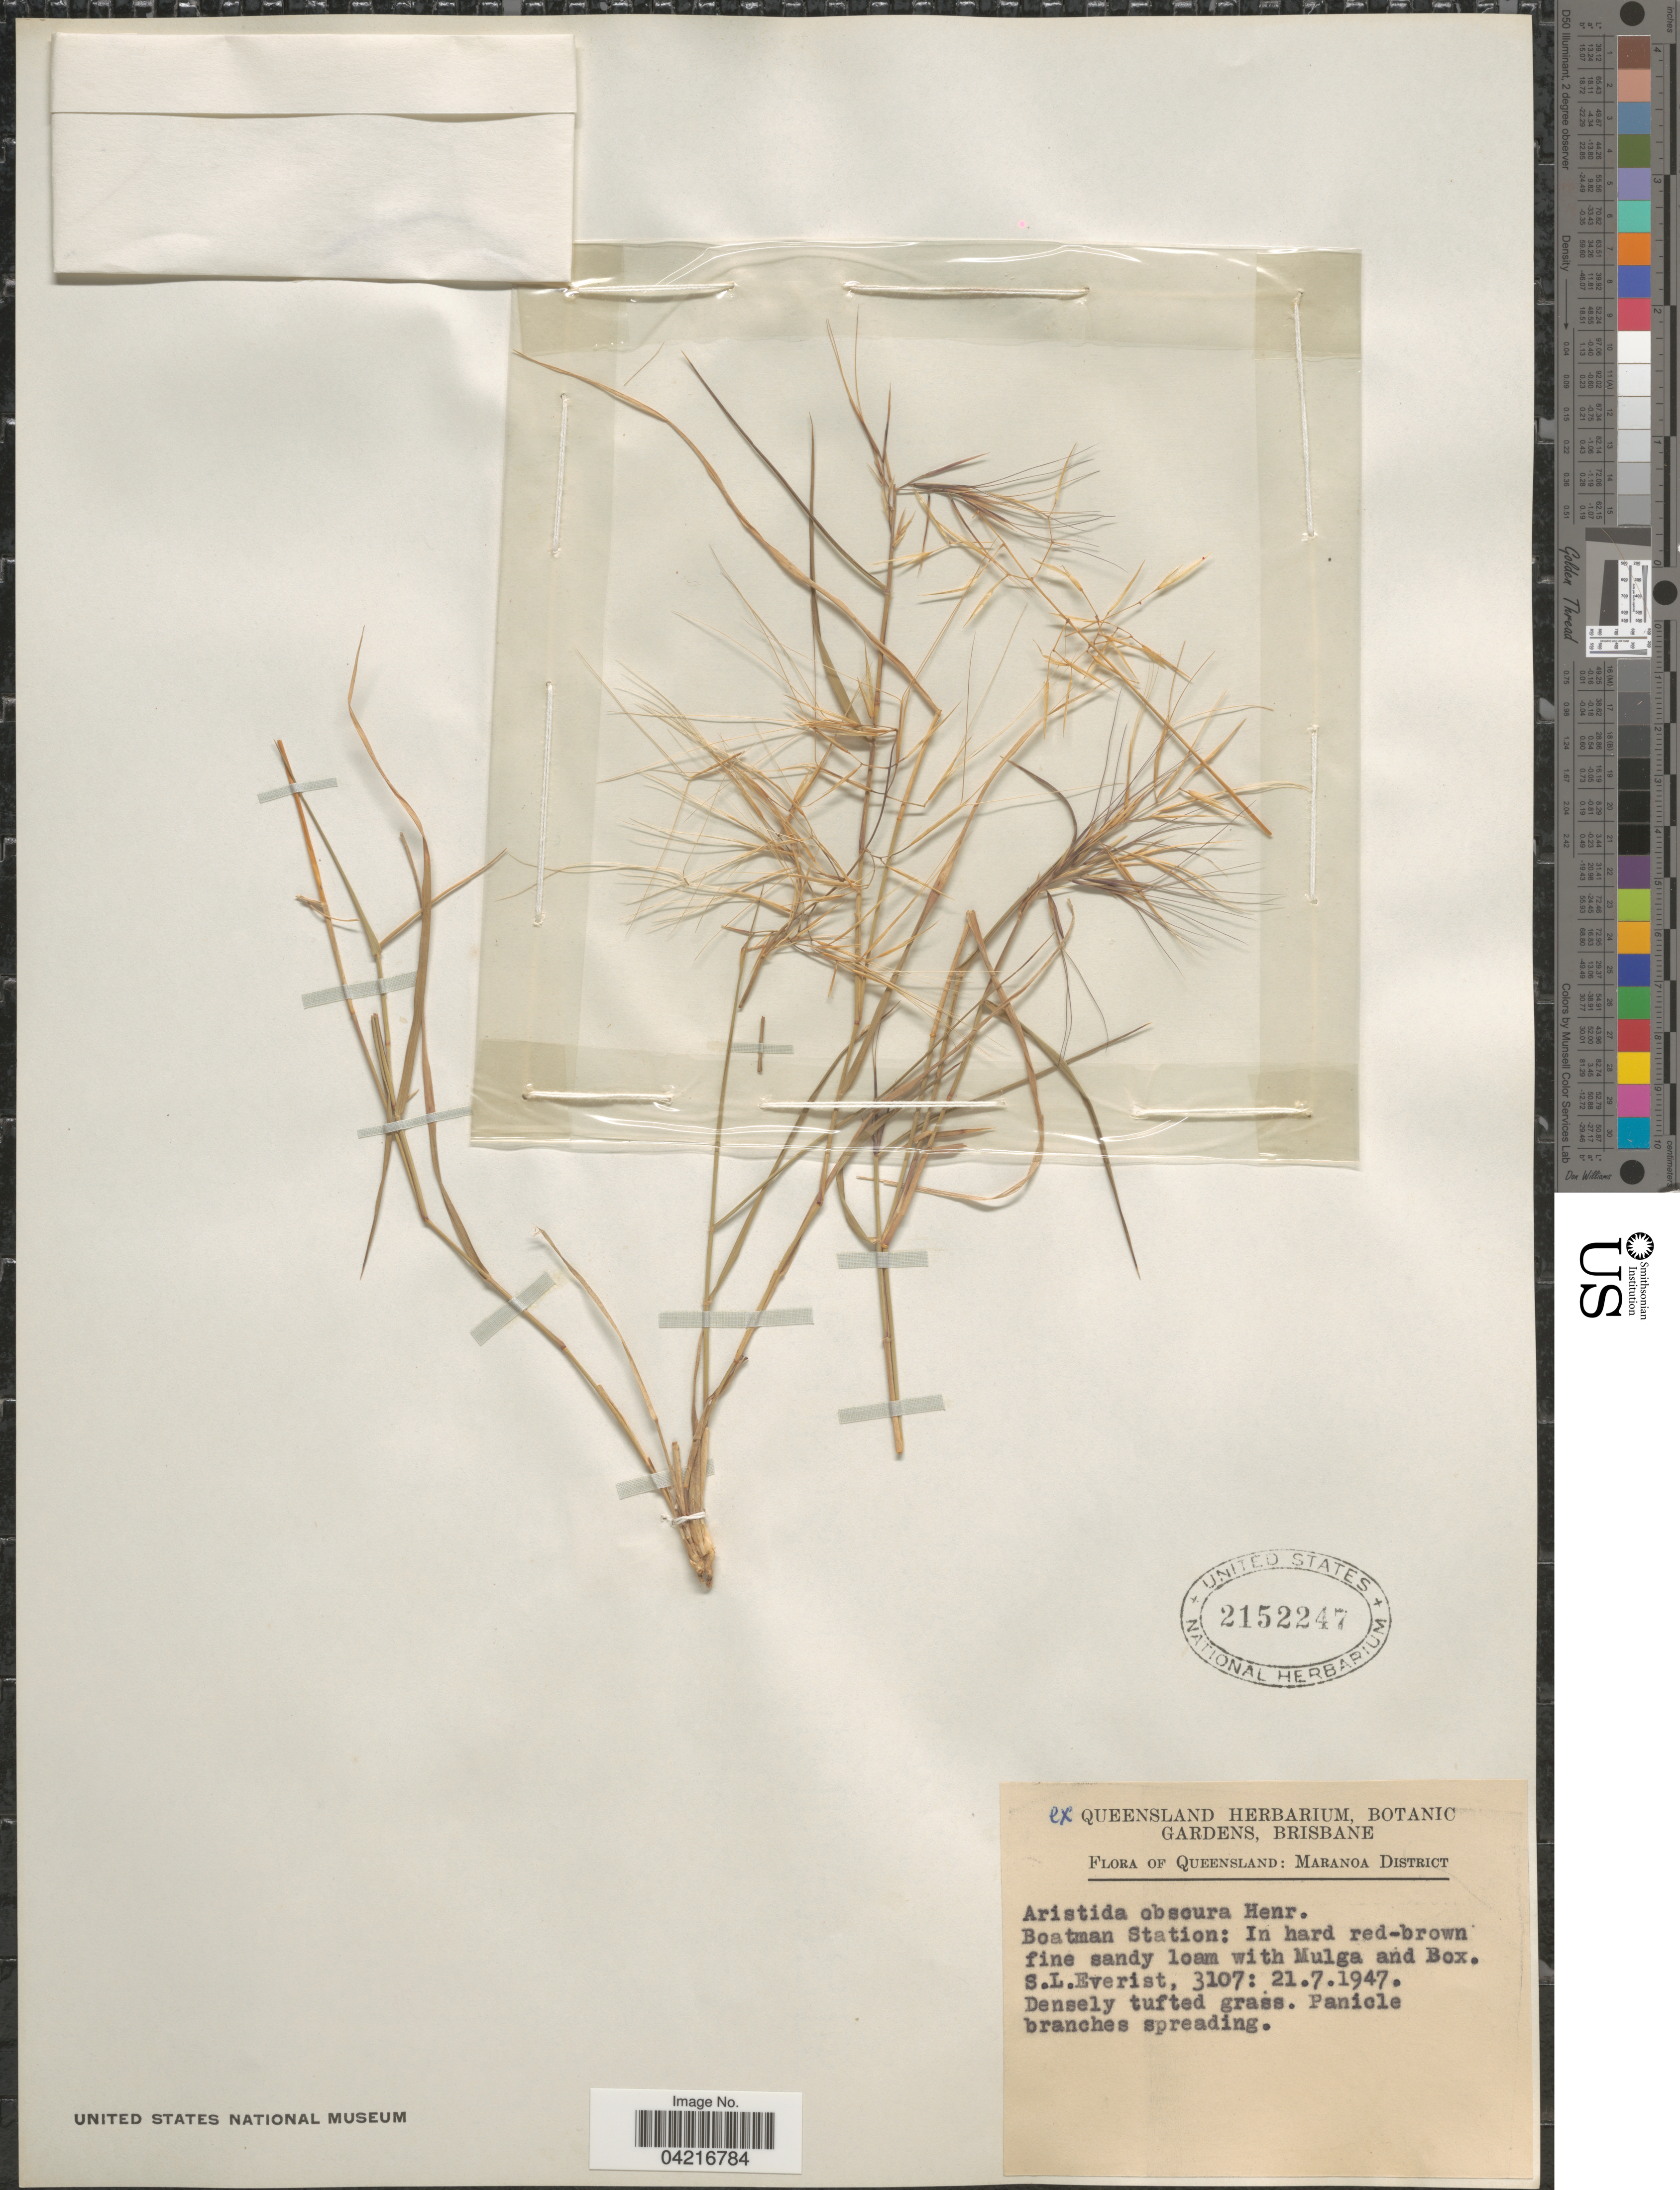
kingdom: Plantae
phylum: Tracheophyta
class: Liliopsida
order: Poales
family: Poaceae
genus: Aristida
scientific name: Aristida obscura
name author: Henr.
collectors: S. Everist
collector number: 3107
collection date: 1947-07-21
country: Australia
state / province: Queensland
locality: Maranoa District. Boatman Station: In hard red-brown fine sandy loam with Mulga and Box.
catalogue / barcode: US 2152247